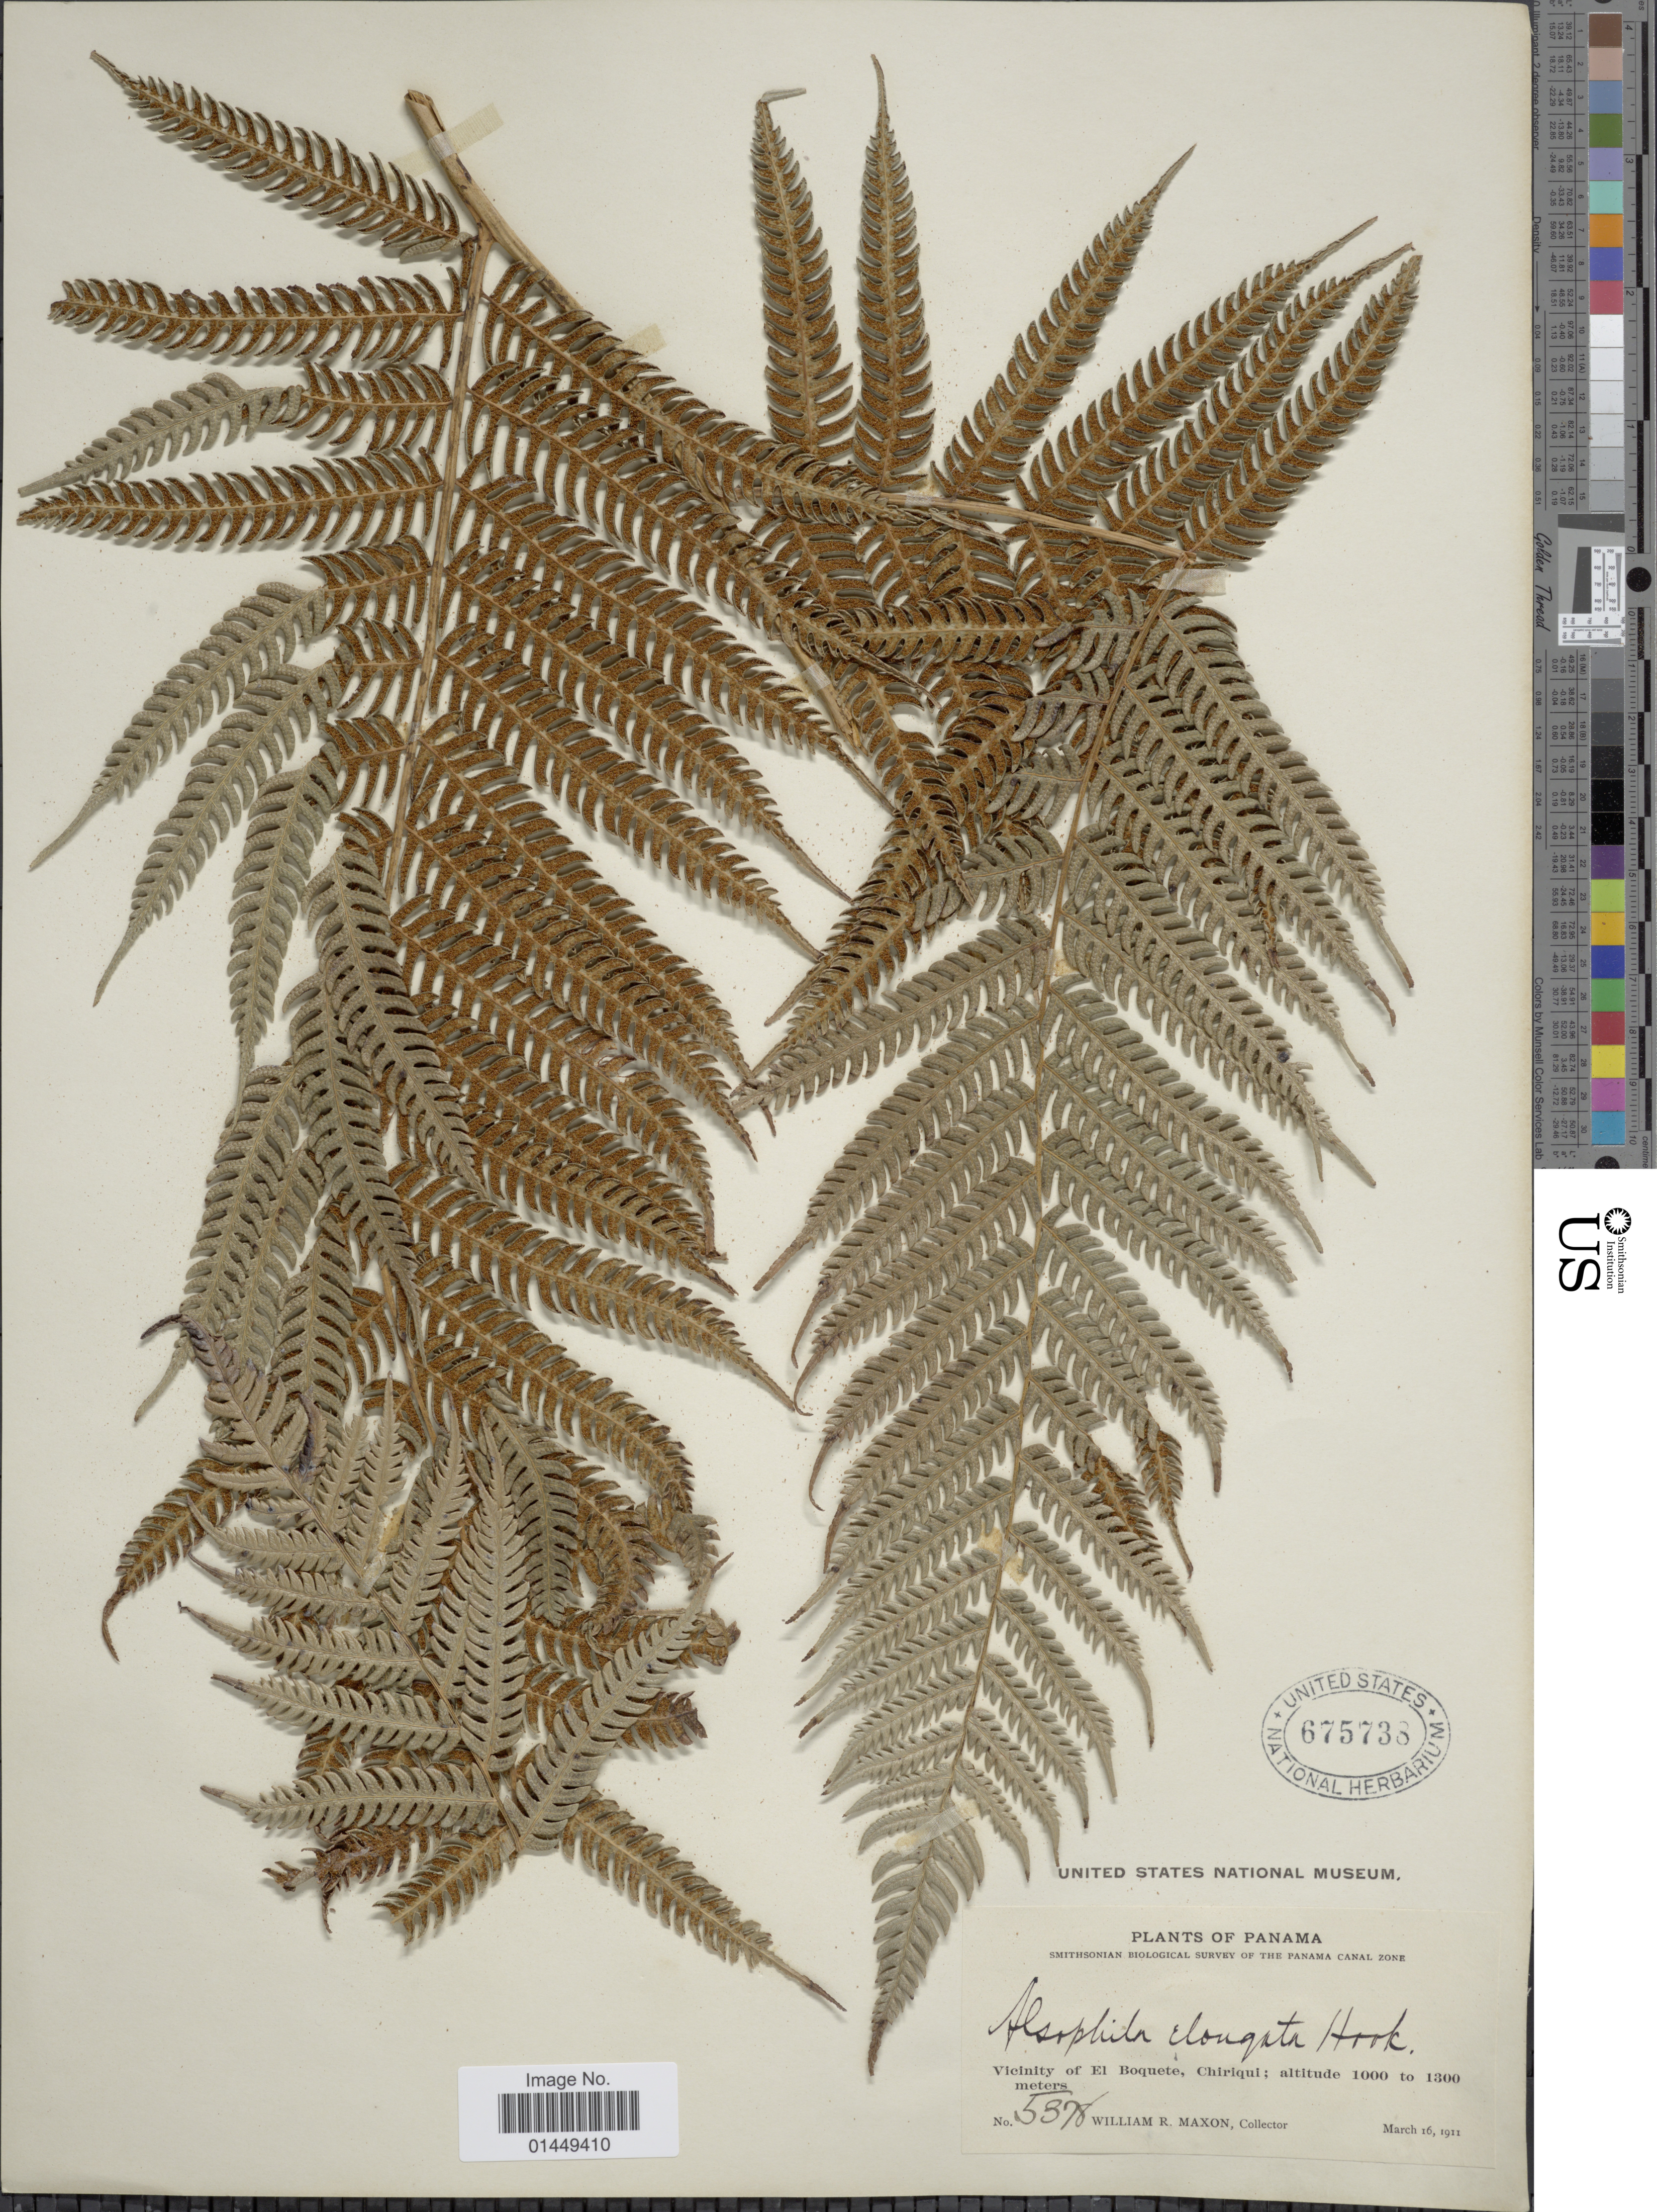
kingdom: Plantae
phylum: Tracheophyta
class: Polypodiopsida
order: Cyatheales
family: Cyatheaceae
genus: Cyathea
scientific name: Cyathea poeppigii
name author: (Hook.) Domin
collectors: W. R. Maxon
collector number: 5378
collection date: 1911-03-16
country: Panama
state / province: Chiriqui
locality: Vicinity of El Boquete, Chiriqui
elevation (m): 1000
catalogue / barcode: US 675738